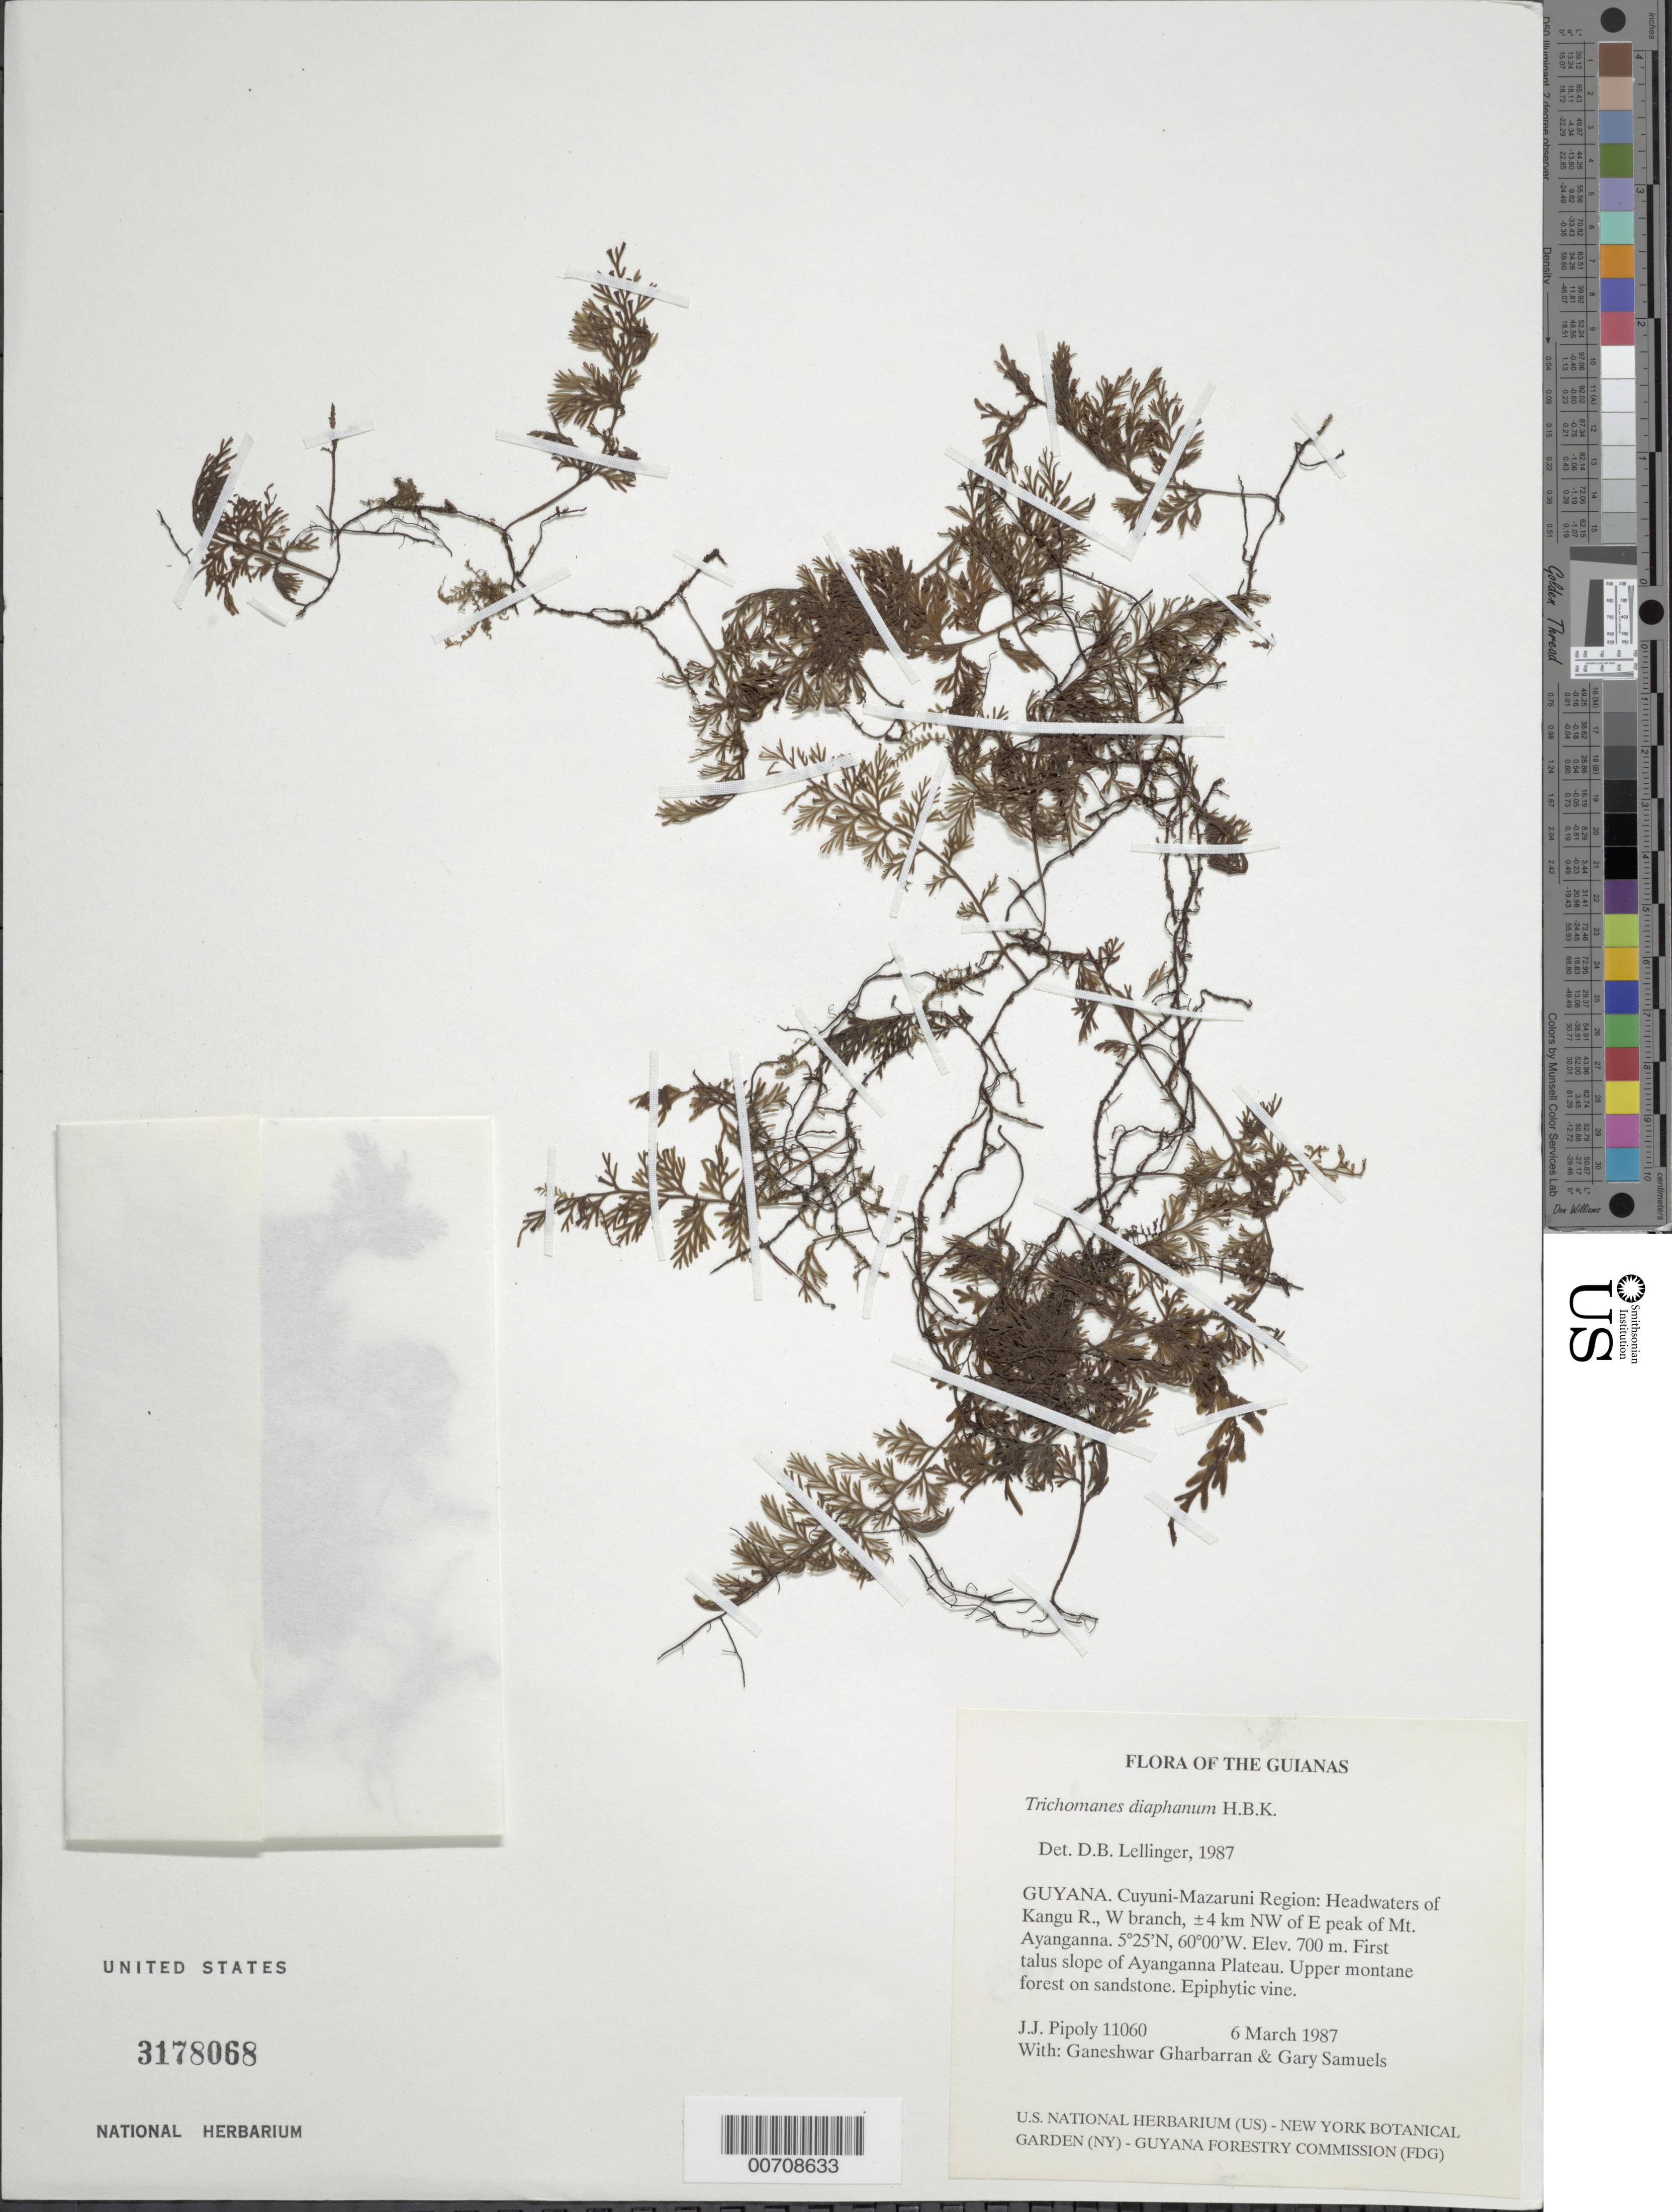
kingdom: Plantae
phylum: Tracheophyta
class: Polypodiopsida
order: Hymenophyllales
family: Hymenophyllaceae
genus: Polyphlebium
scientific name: Polyphlebium diaphanum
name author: (Kunth) Ebihara & Dubuisson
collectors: J. J. Pipoly, G. Gharbarran & G. Samuels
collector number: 11060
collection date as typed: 6 March 1987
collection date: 1987-03-06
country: Guyana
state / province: Cuyuni-Mazaruni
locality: Headwaters of Kangu R., W branch; ±4 km NW of E peak of Mt. Ayanganna. First talus slope of plateau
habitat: Upper montane forest on sandstone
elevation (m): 700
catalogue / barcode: US 3178068